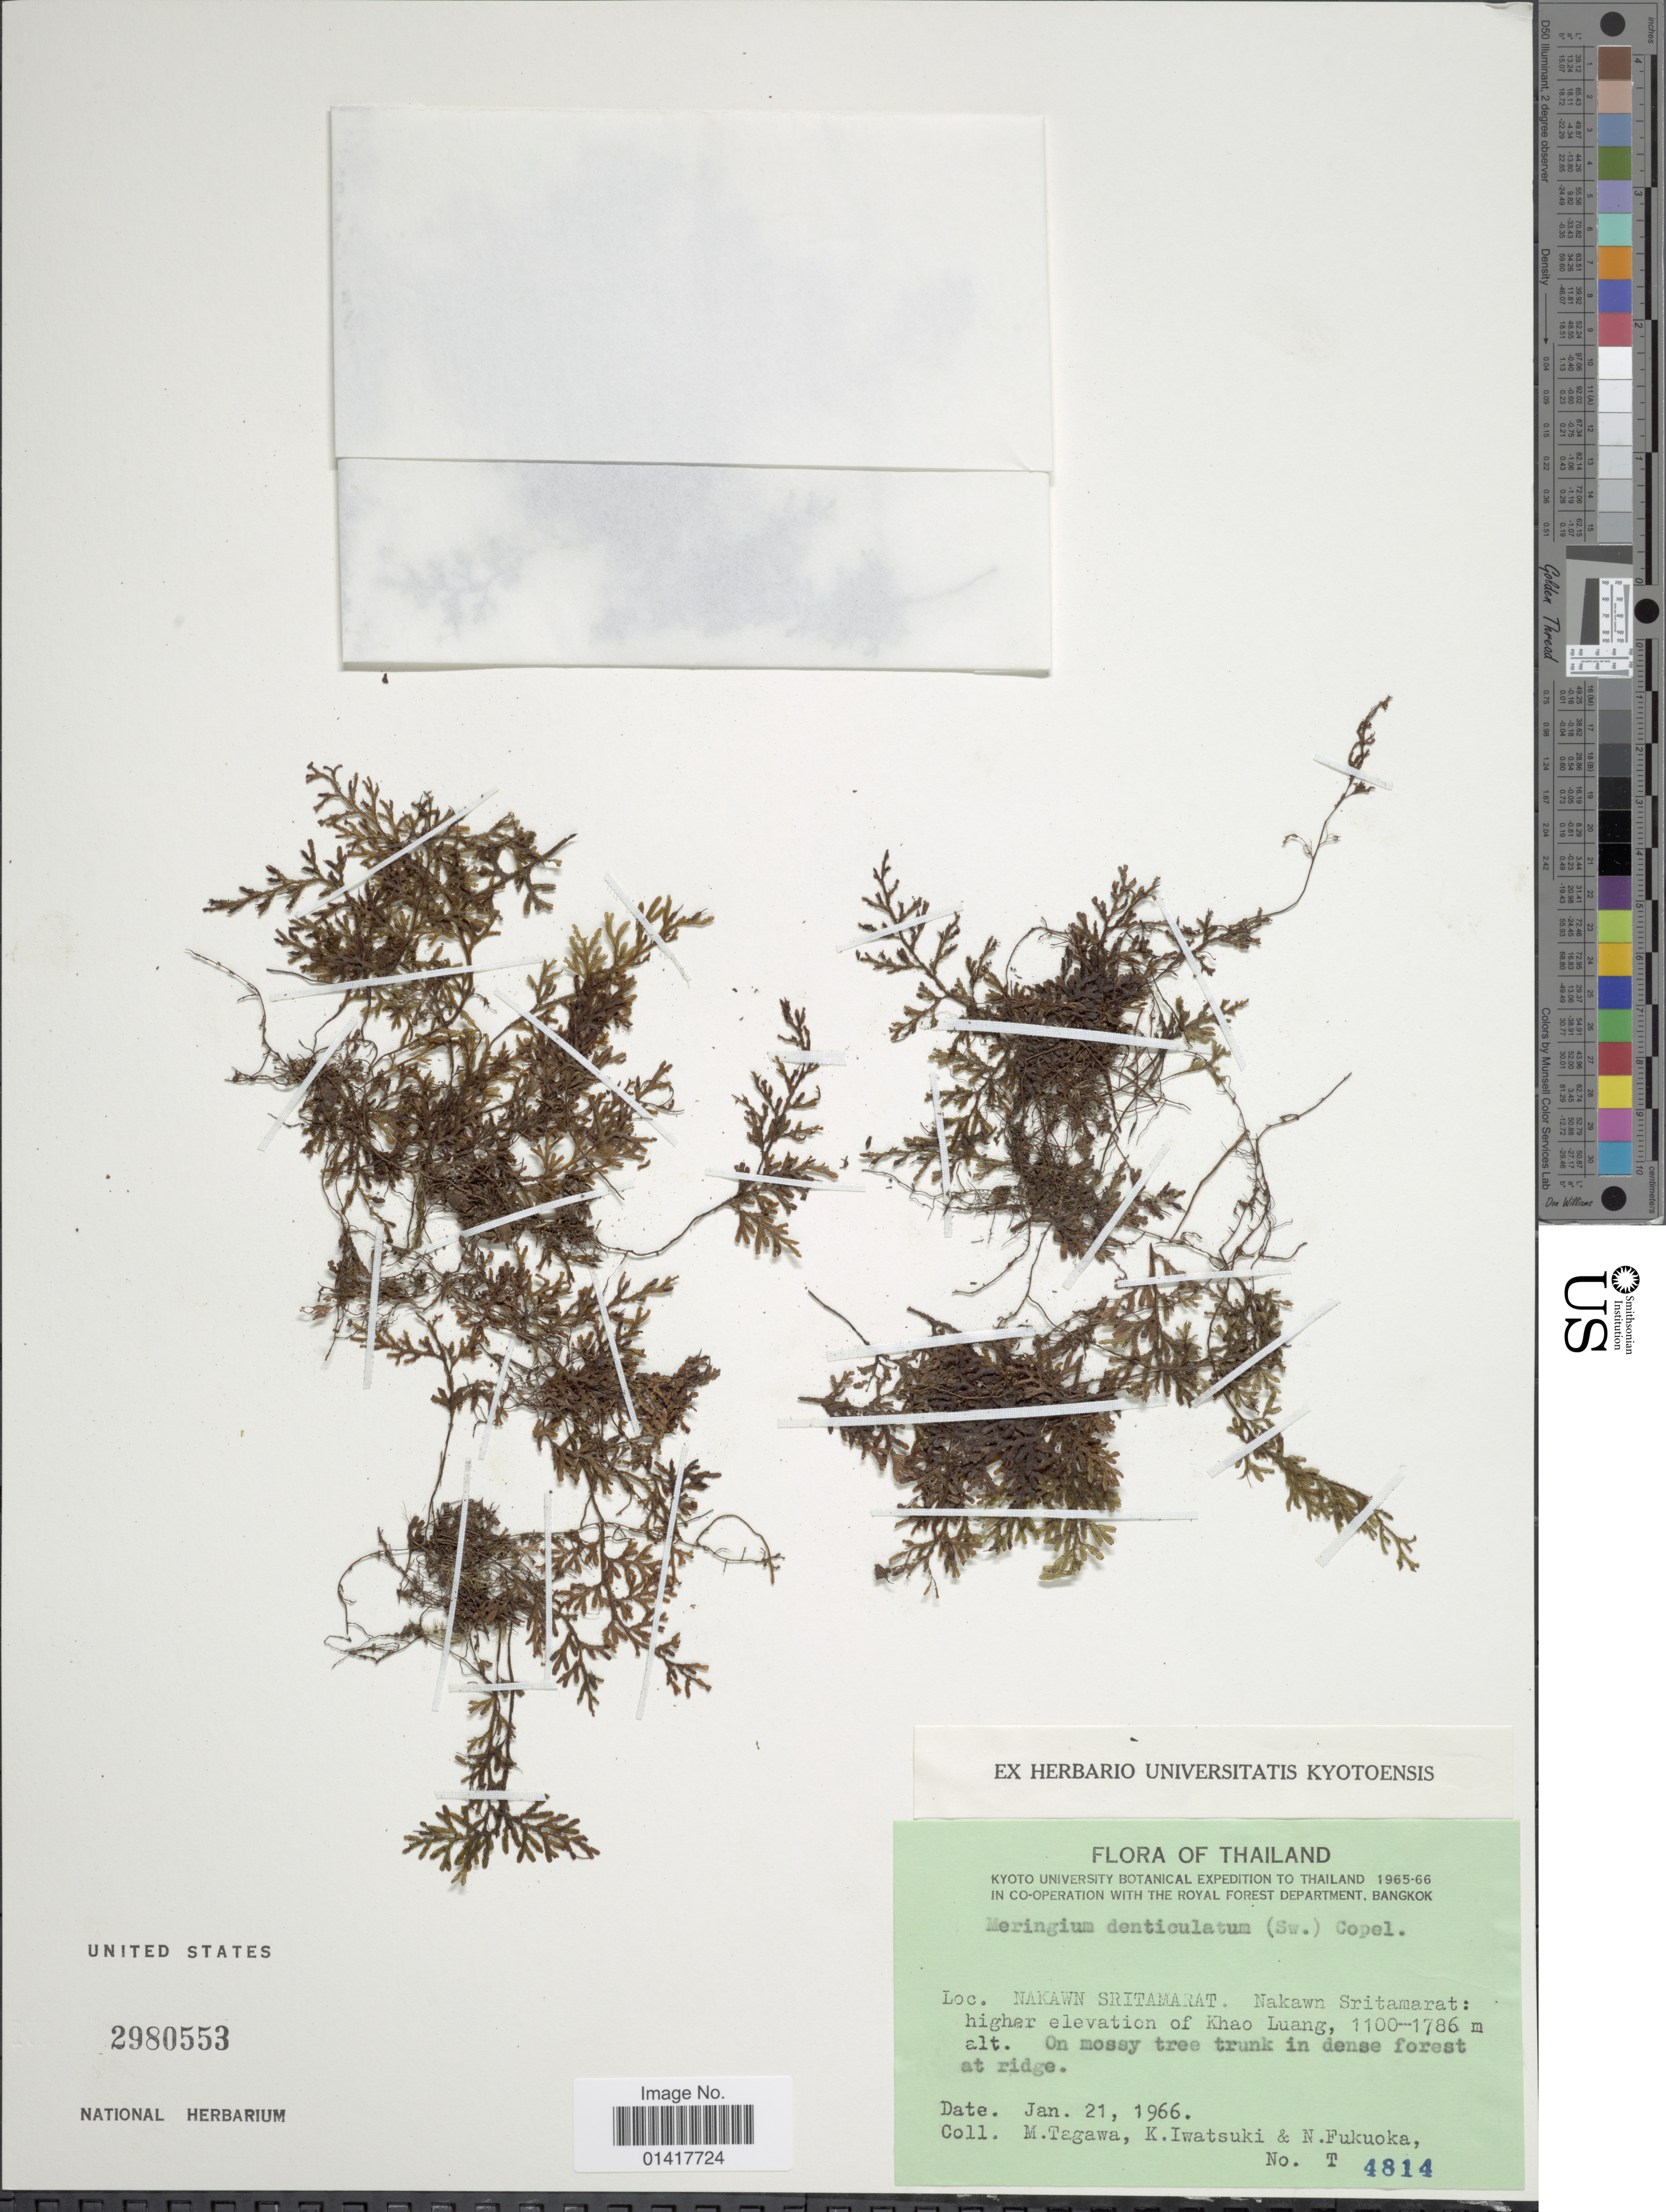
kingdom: Plantae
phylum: Tracheophyta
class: Polypodiopsida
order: Hymenophyllales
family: Hymenophyllaceae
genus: Hymenophyllum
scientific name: Hymenophyllum denticulatum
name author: Sw.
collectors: M. Tagawa, K. Iwatsuki & N. Fukuoka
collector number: T 4814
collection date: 1966-01-21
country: Thailand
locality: Nakawn Sritamarat: higher elevation Khao Luang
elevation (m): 1100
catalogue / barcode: US 2980553